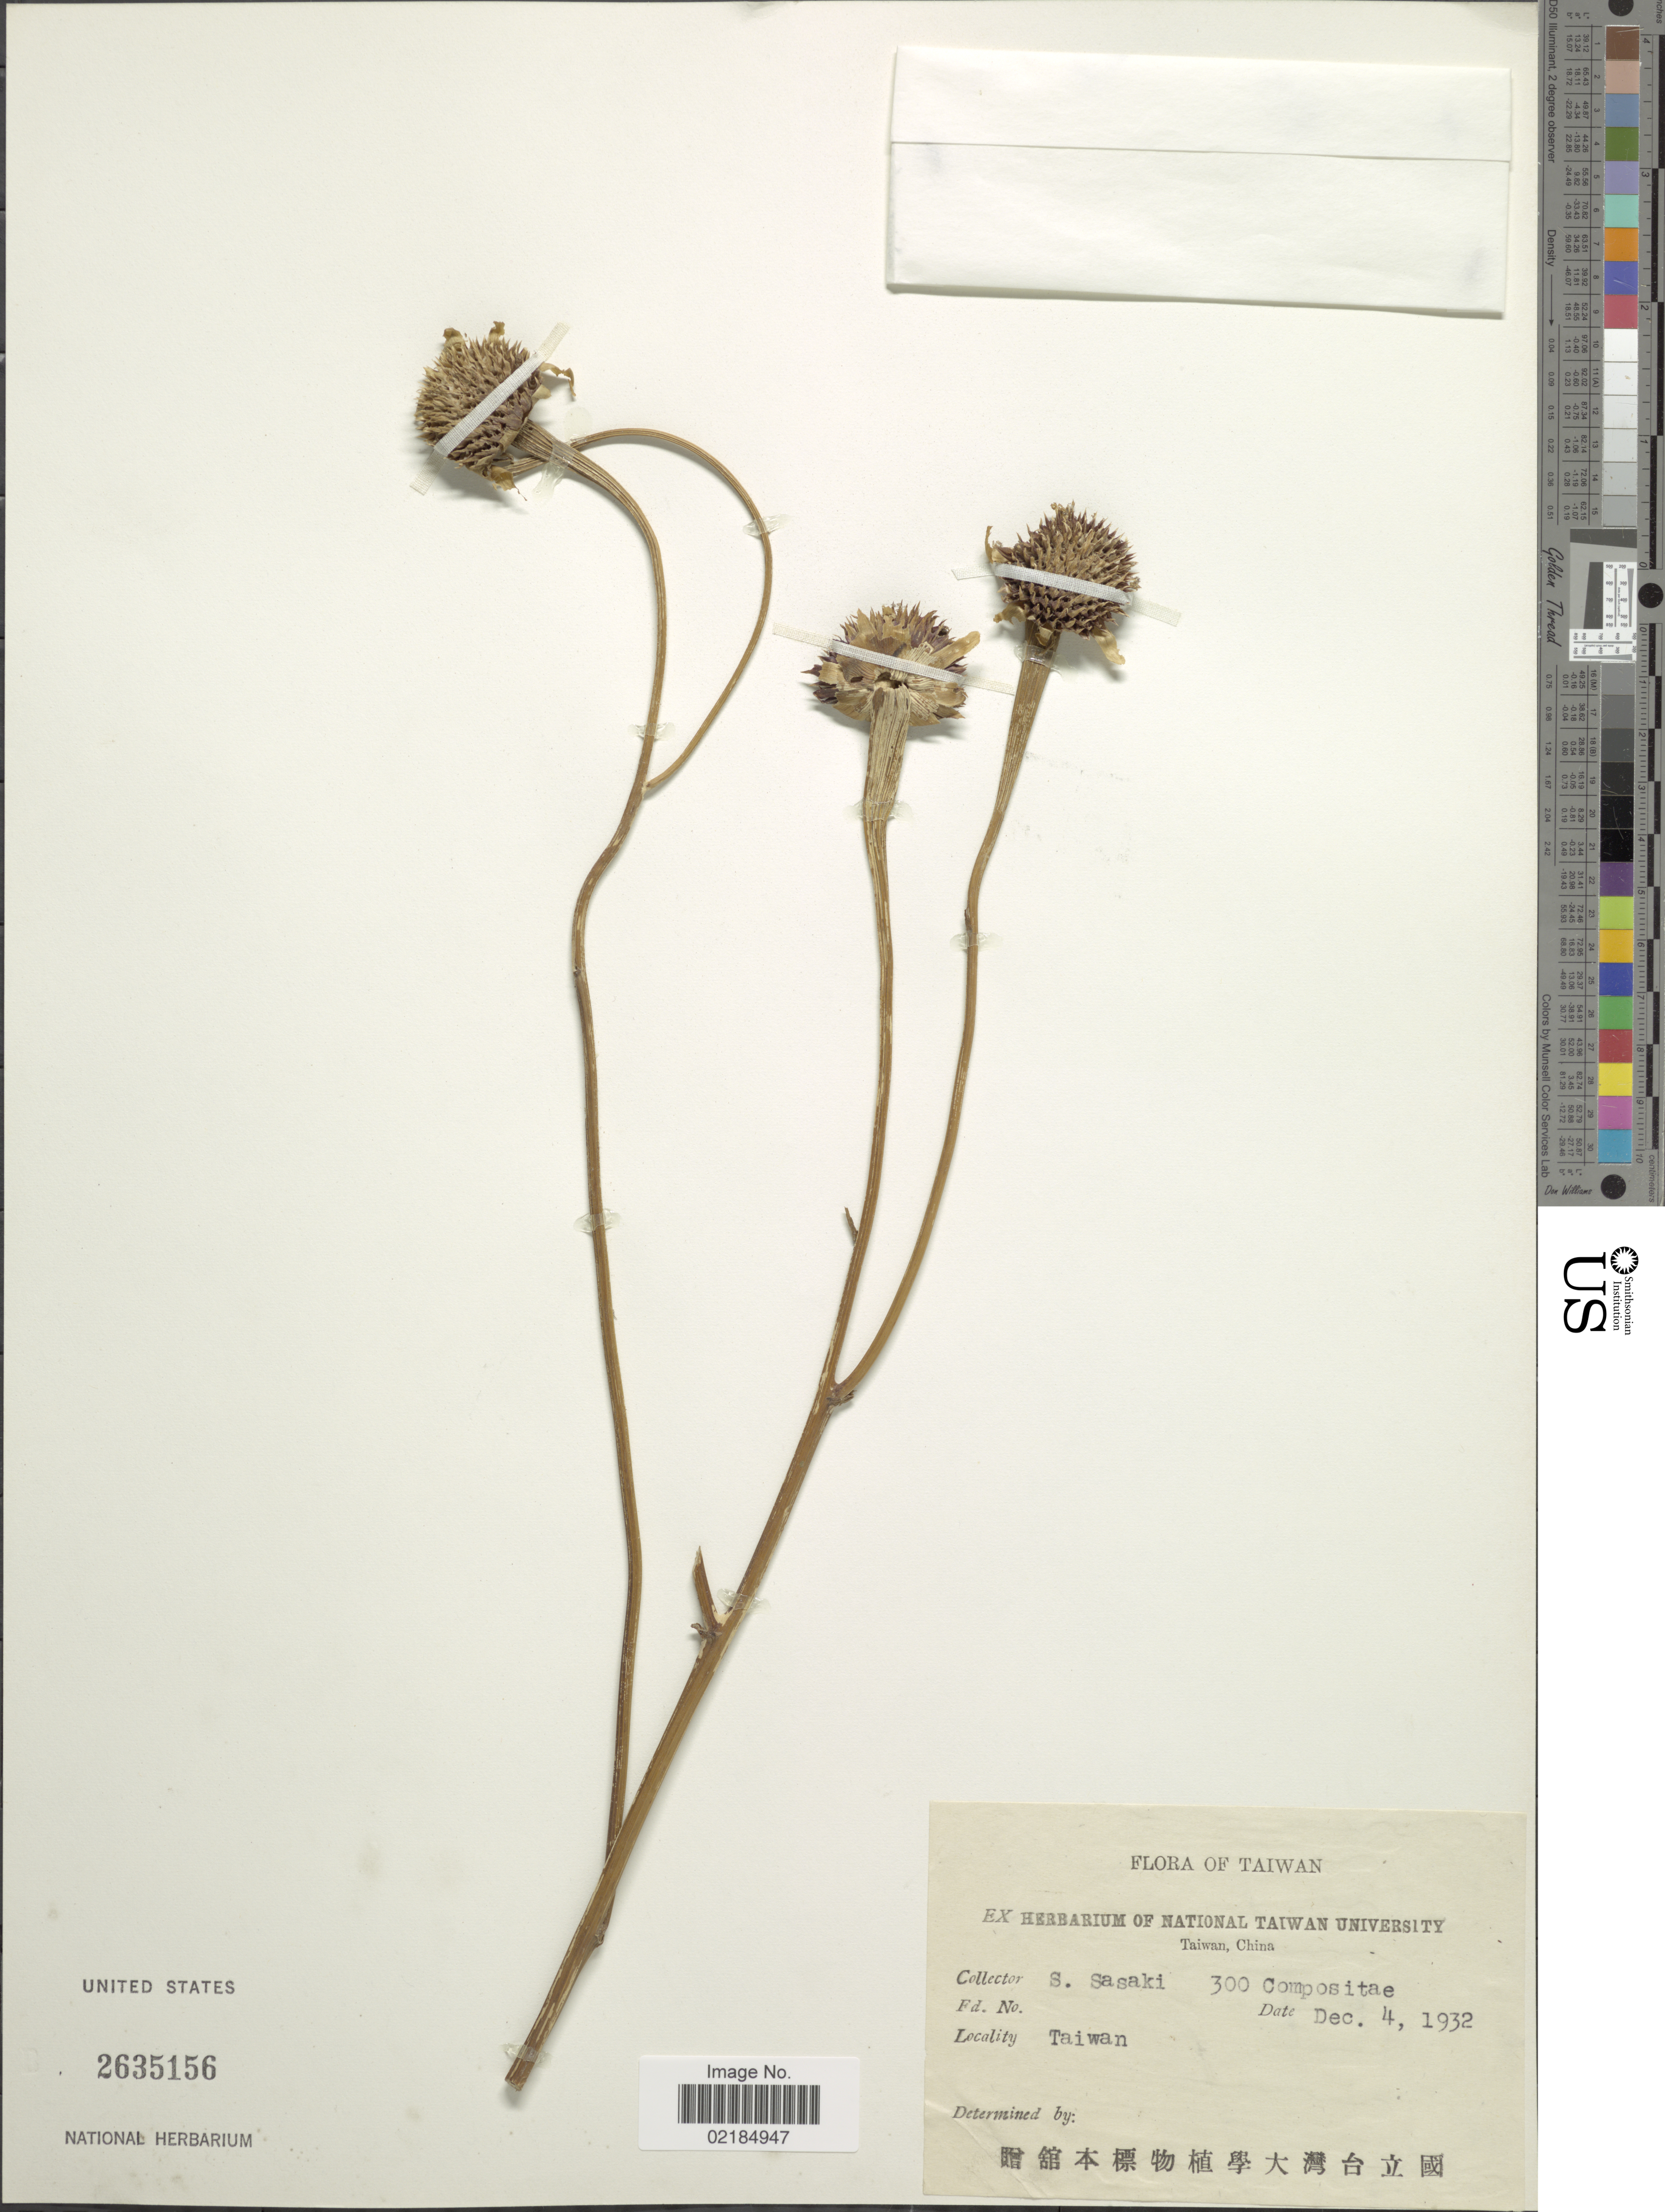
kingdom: Plantae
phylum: Tracheophyta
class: Magnoliopsida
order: Asterales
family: Asteraceae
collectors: S. Sasaki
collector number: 300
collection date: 1932-12-04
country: Taiwan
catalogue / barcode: US 2635156